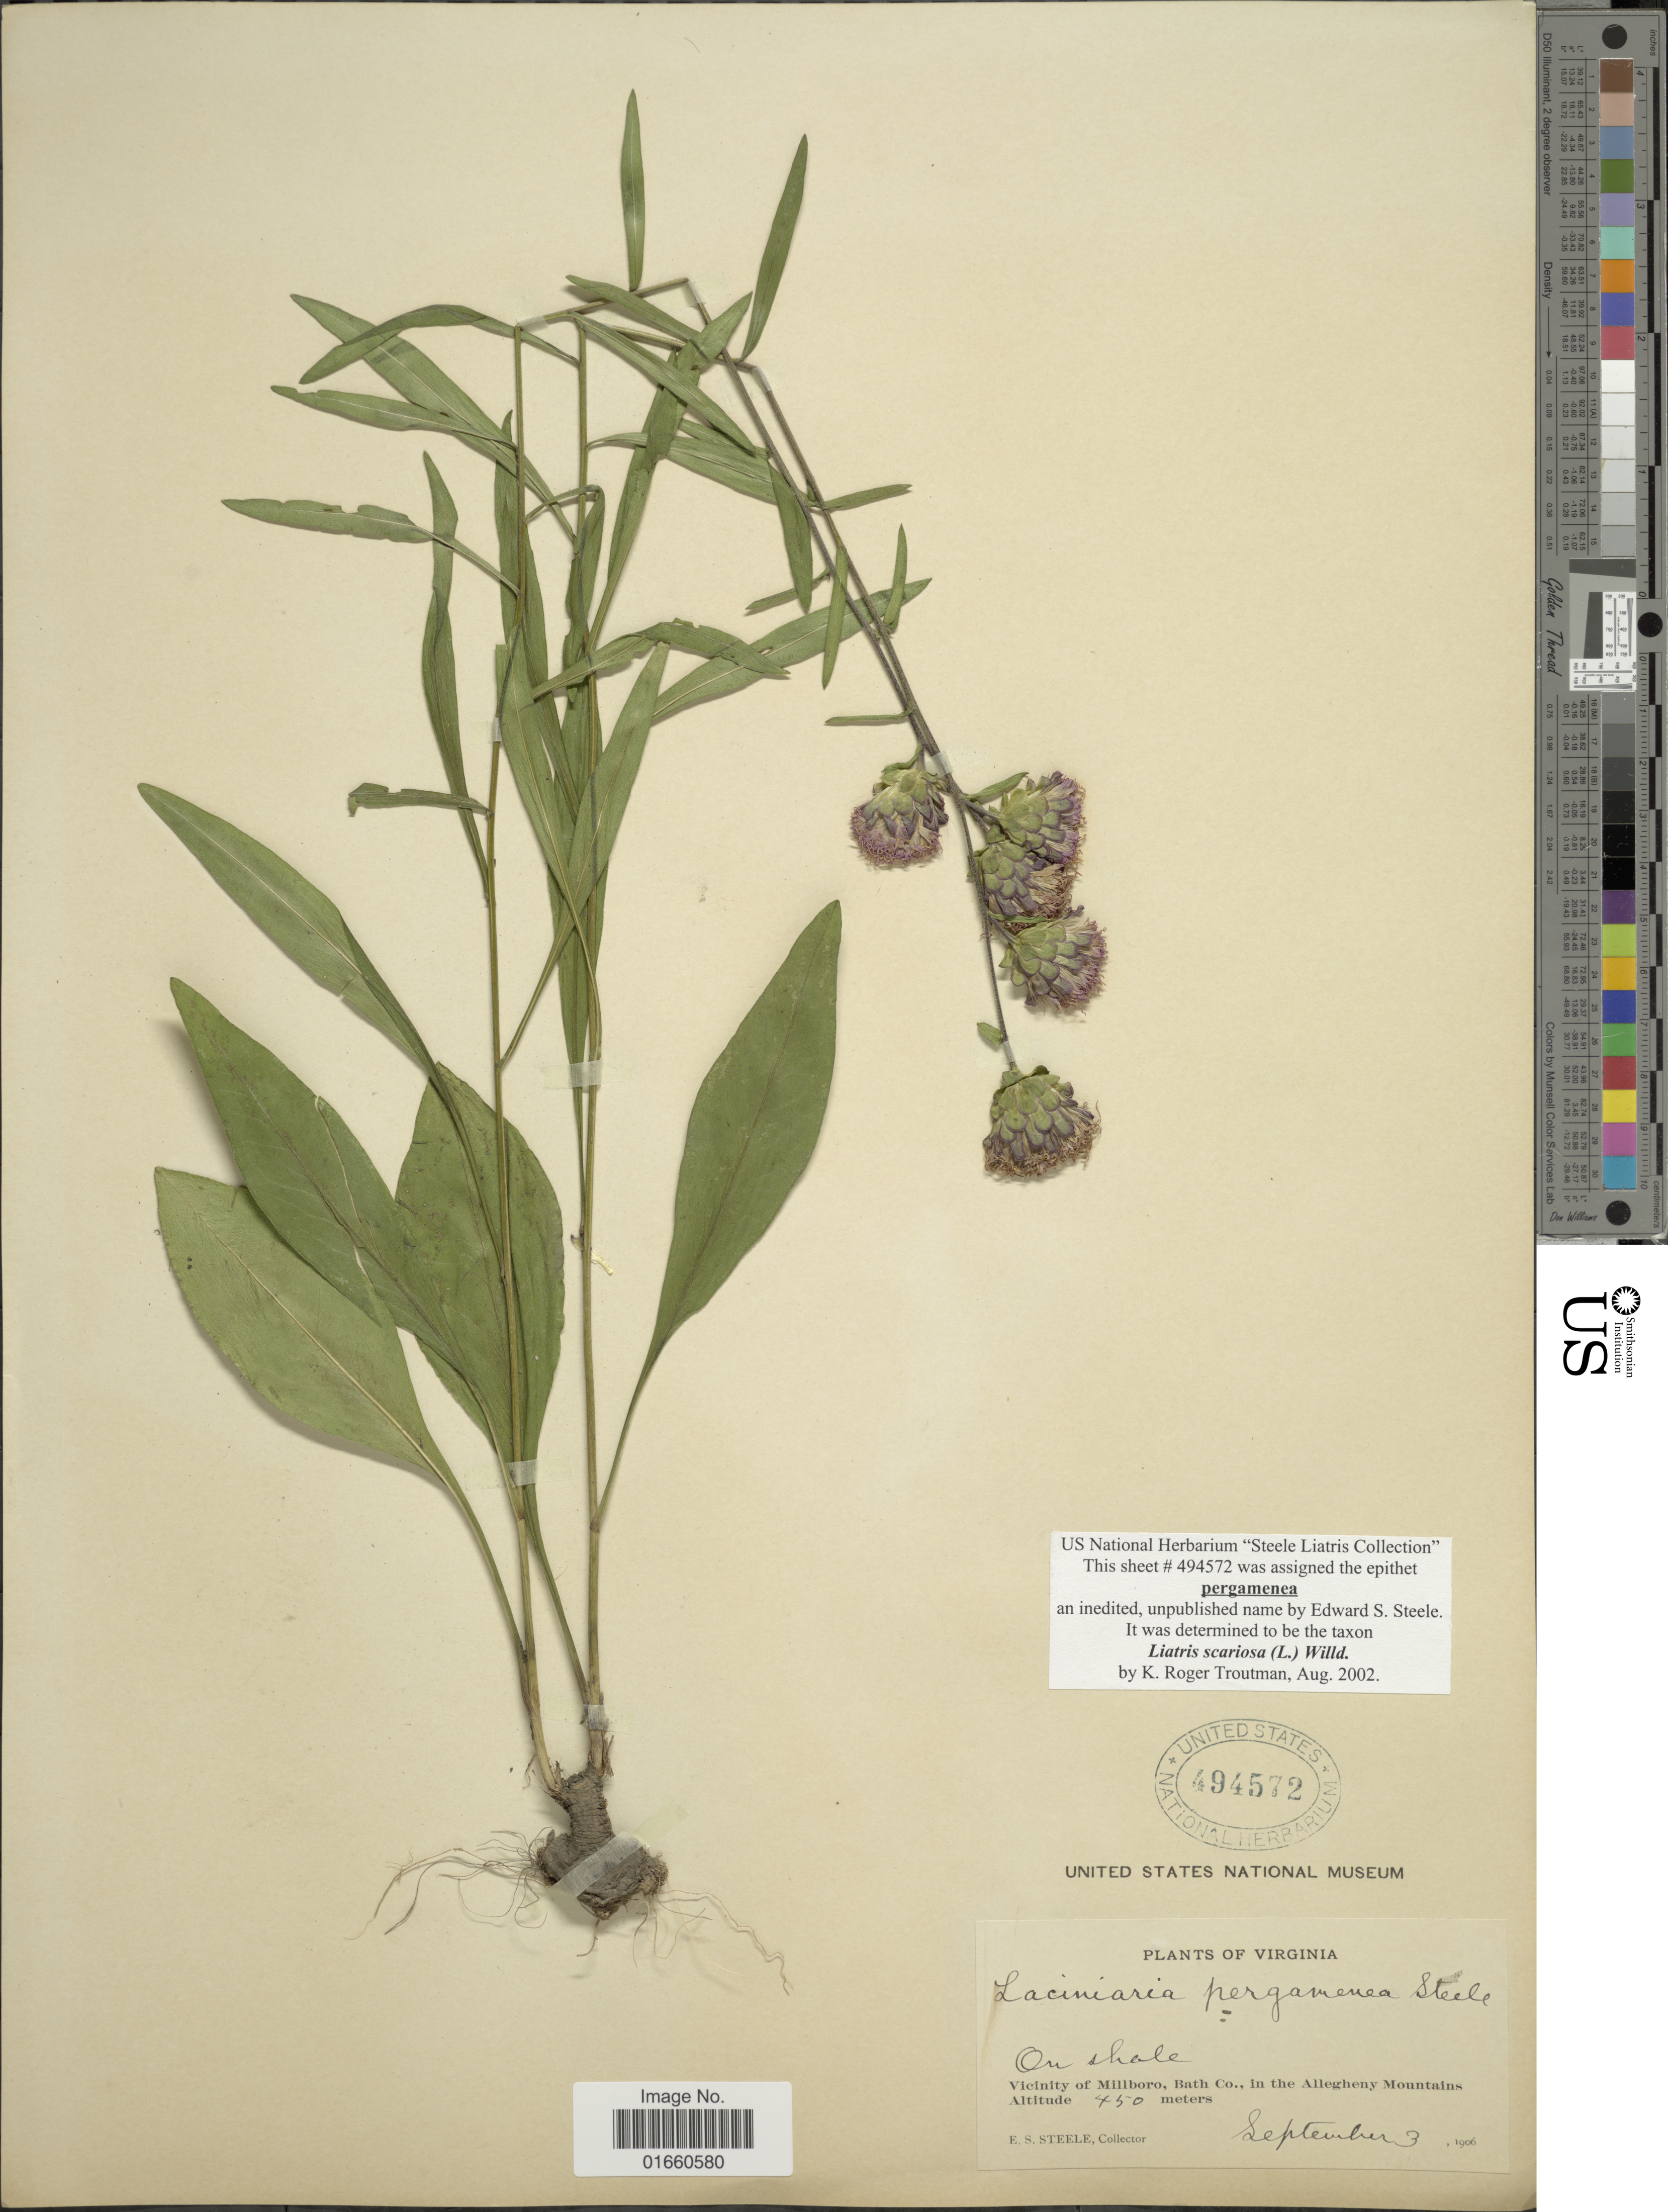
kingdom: Plantae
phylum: Tracheophyta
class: Magnoliopsida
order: Asterales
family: Asteraceae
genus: Liatris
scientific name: Liatris scariosa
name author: (L.) Willd.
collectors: E. Steele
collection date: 1906-09-03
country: United States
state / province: Virginia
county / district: Bath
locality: Vicinity of Millboro, Bath Co. in the Allegheny Mountains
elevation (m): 450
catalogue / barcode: US 494572